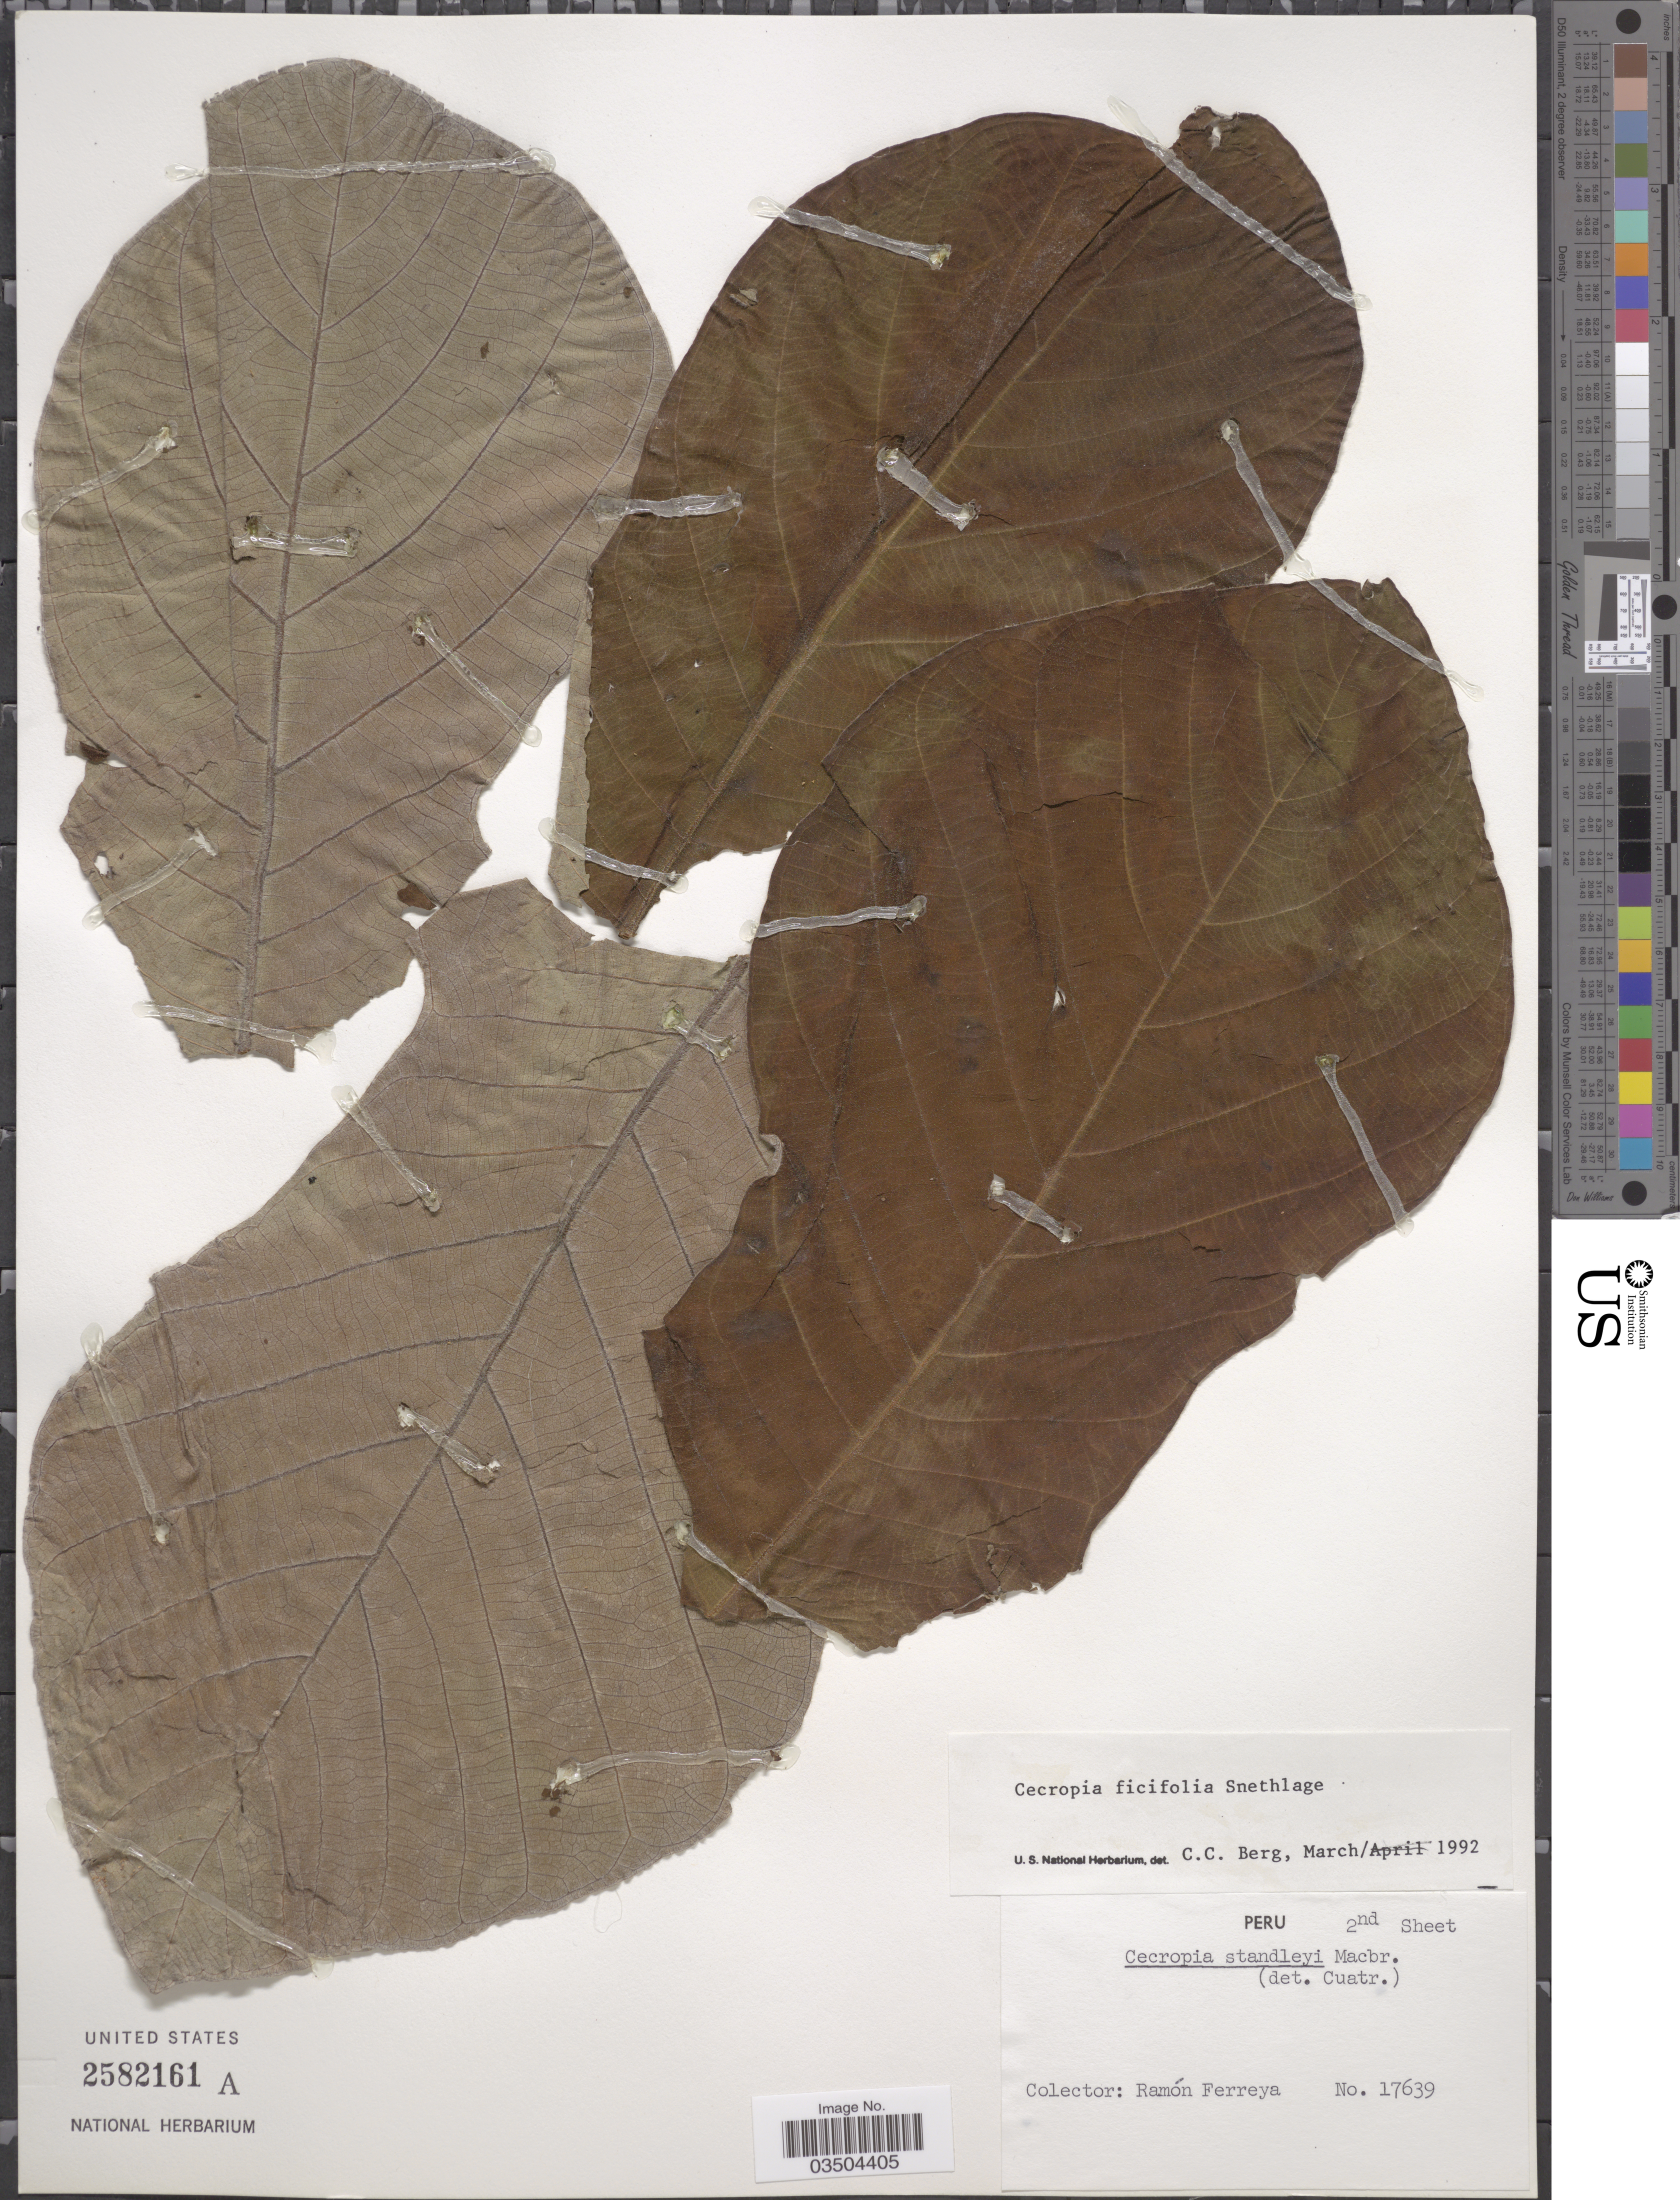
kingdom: Plantae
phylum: Tracheophyta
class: Magnoliopsida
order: Rosales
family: Urticaceae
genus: Cecropia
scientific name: Cecropia ficifolia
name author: Snethlage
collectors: R. A. Ferreyra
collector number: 17639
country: Peru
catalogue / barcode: US 2582161A